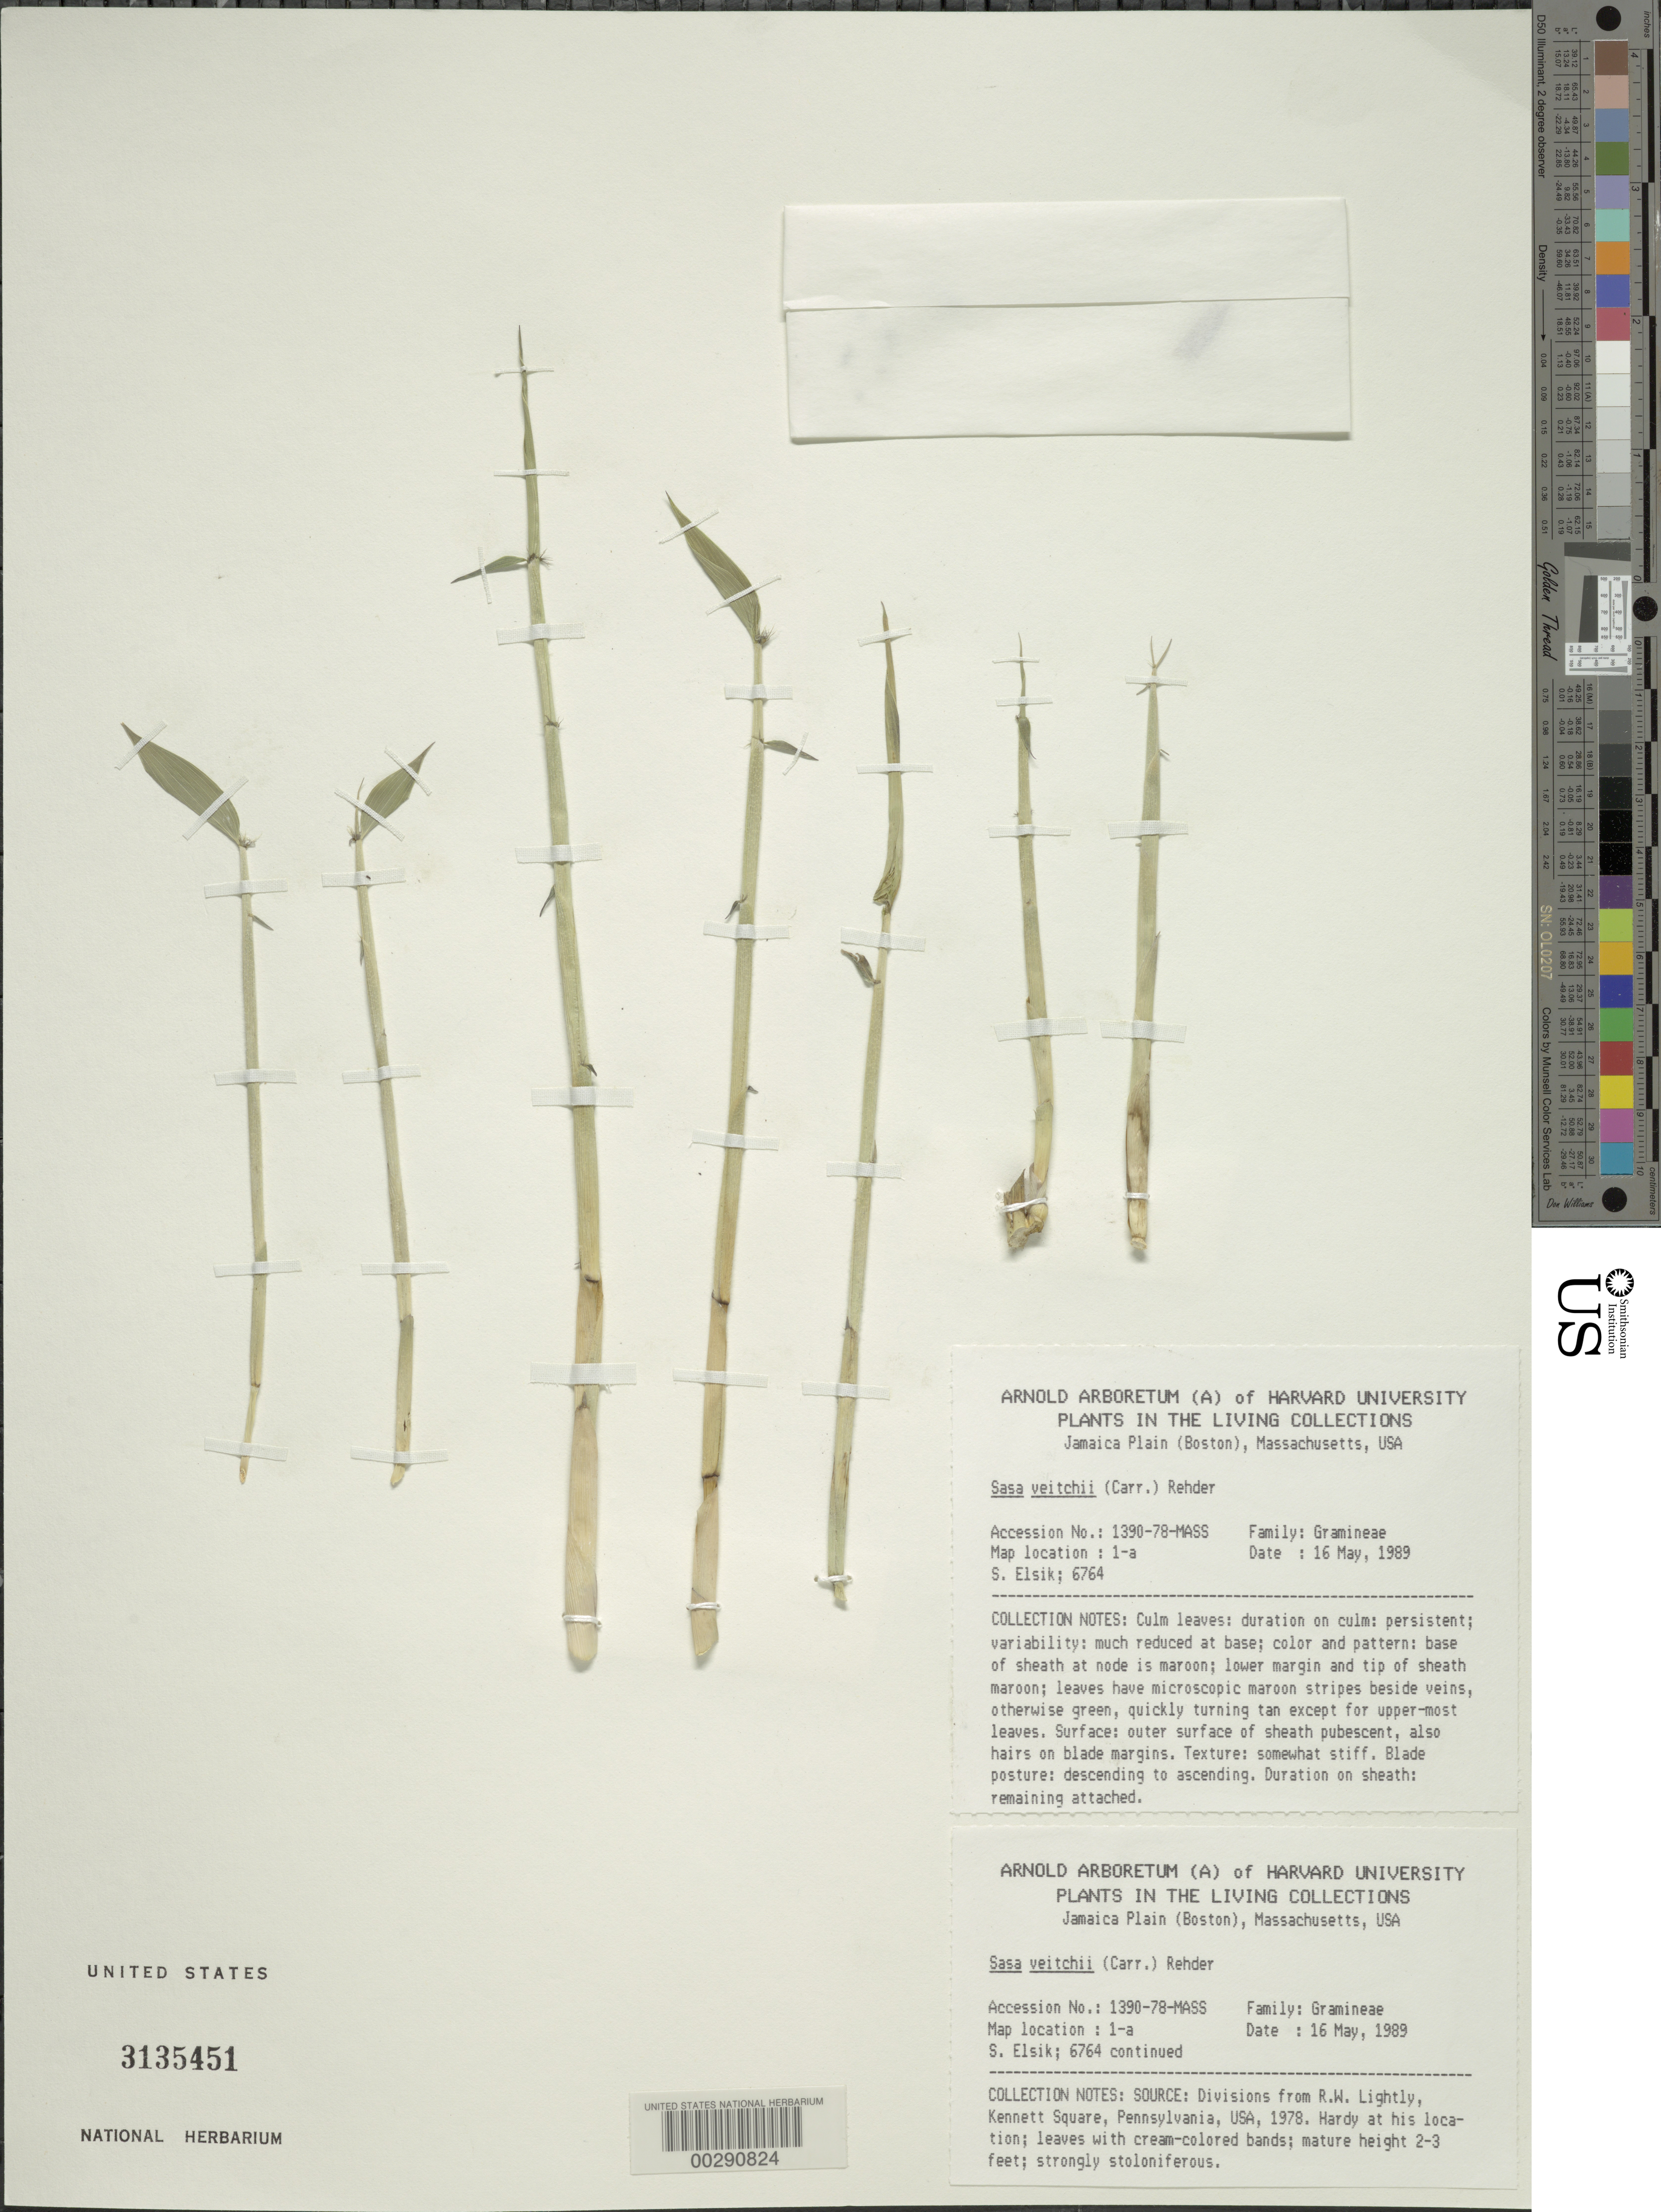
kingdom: Plantae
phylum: Tracheophyta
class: Liliopsida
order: Poales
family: Poaceae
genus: Sasa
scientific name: Sasa veitchii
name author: (Carrière) Rehder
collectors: S. Elsik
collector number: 6764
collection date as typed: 16 May 1989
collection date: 1989-05-16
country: United States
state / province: Florida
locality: Southern Florida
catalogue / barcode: US 3135451